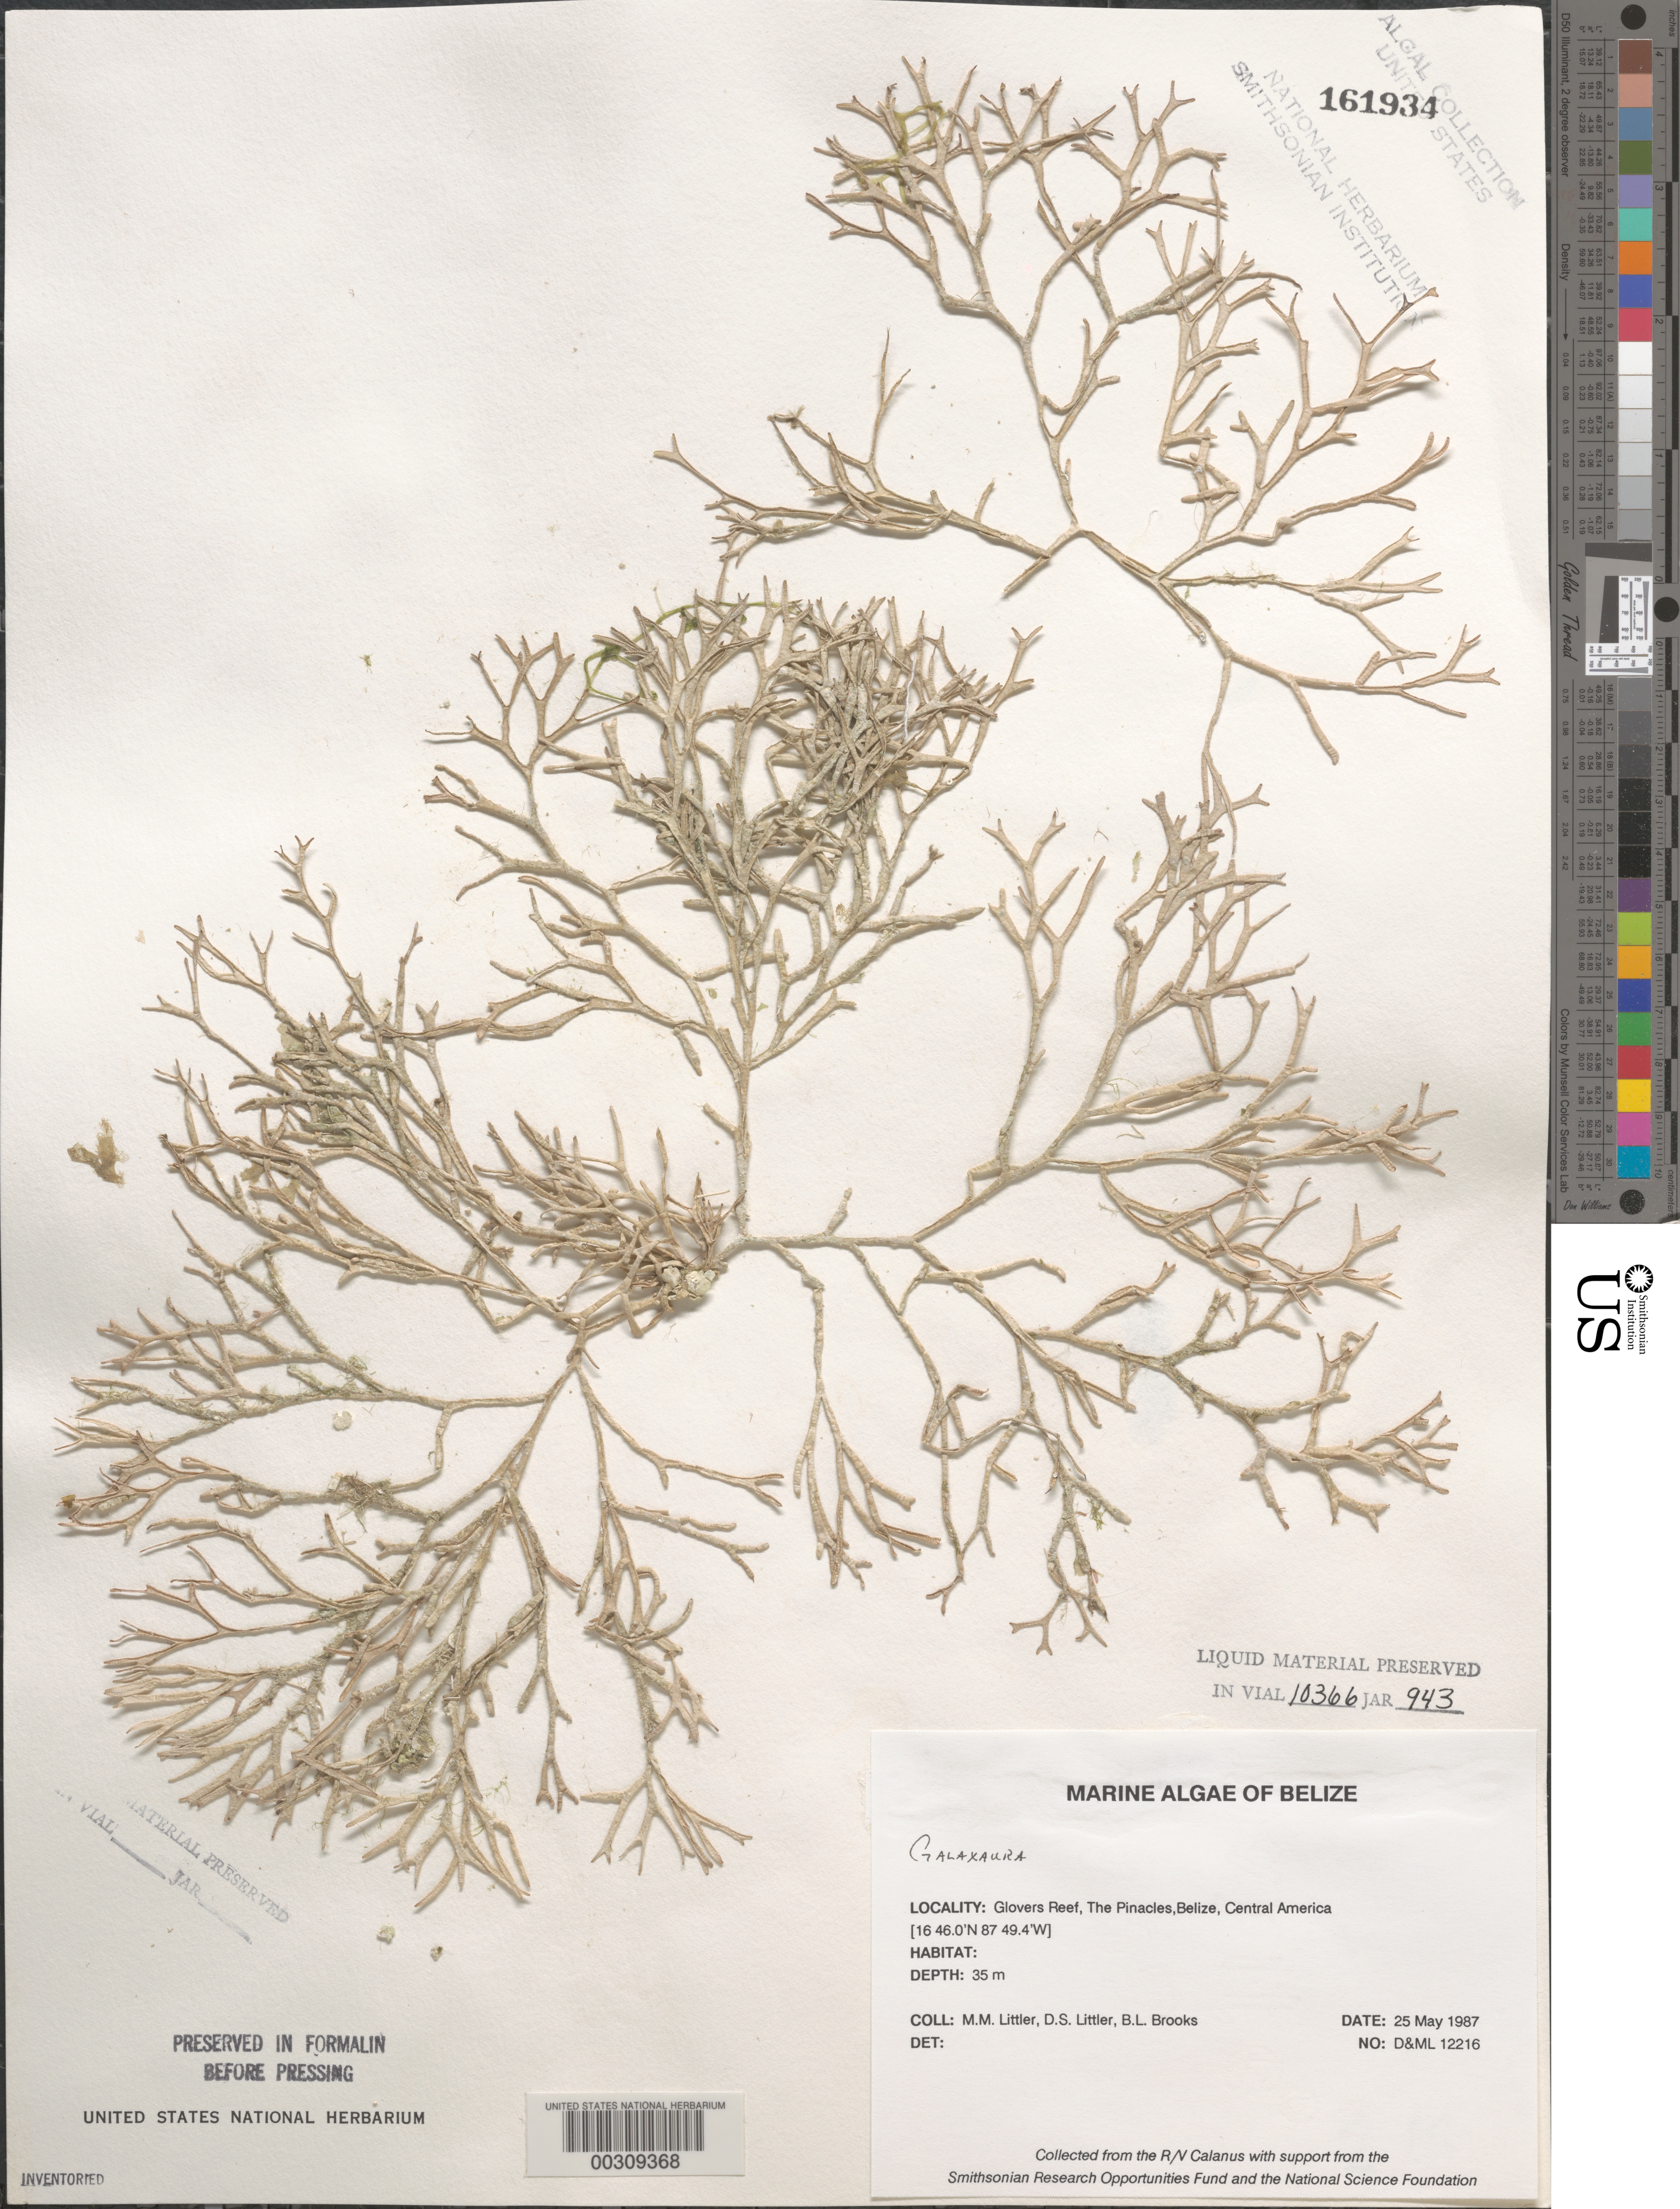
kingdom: Plantae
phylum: Rhodophyta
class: Florideophyceae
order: Nemaliales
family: Galaxauraceae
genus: Galaxaura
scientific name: Galaxaura sp.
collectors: M. M. Littler, D. S. Littler & B. Brooks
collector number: D&ML 12216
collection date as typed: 25 May 1987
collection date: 1987-05-25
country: Belize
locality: Glover's Reef, The Pinnacles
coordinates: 16 46.0'N, 87 49.4'W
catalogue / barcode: US 161934